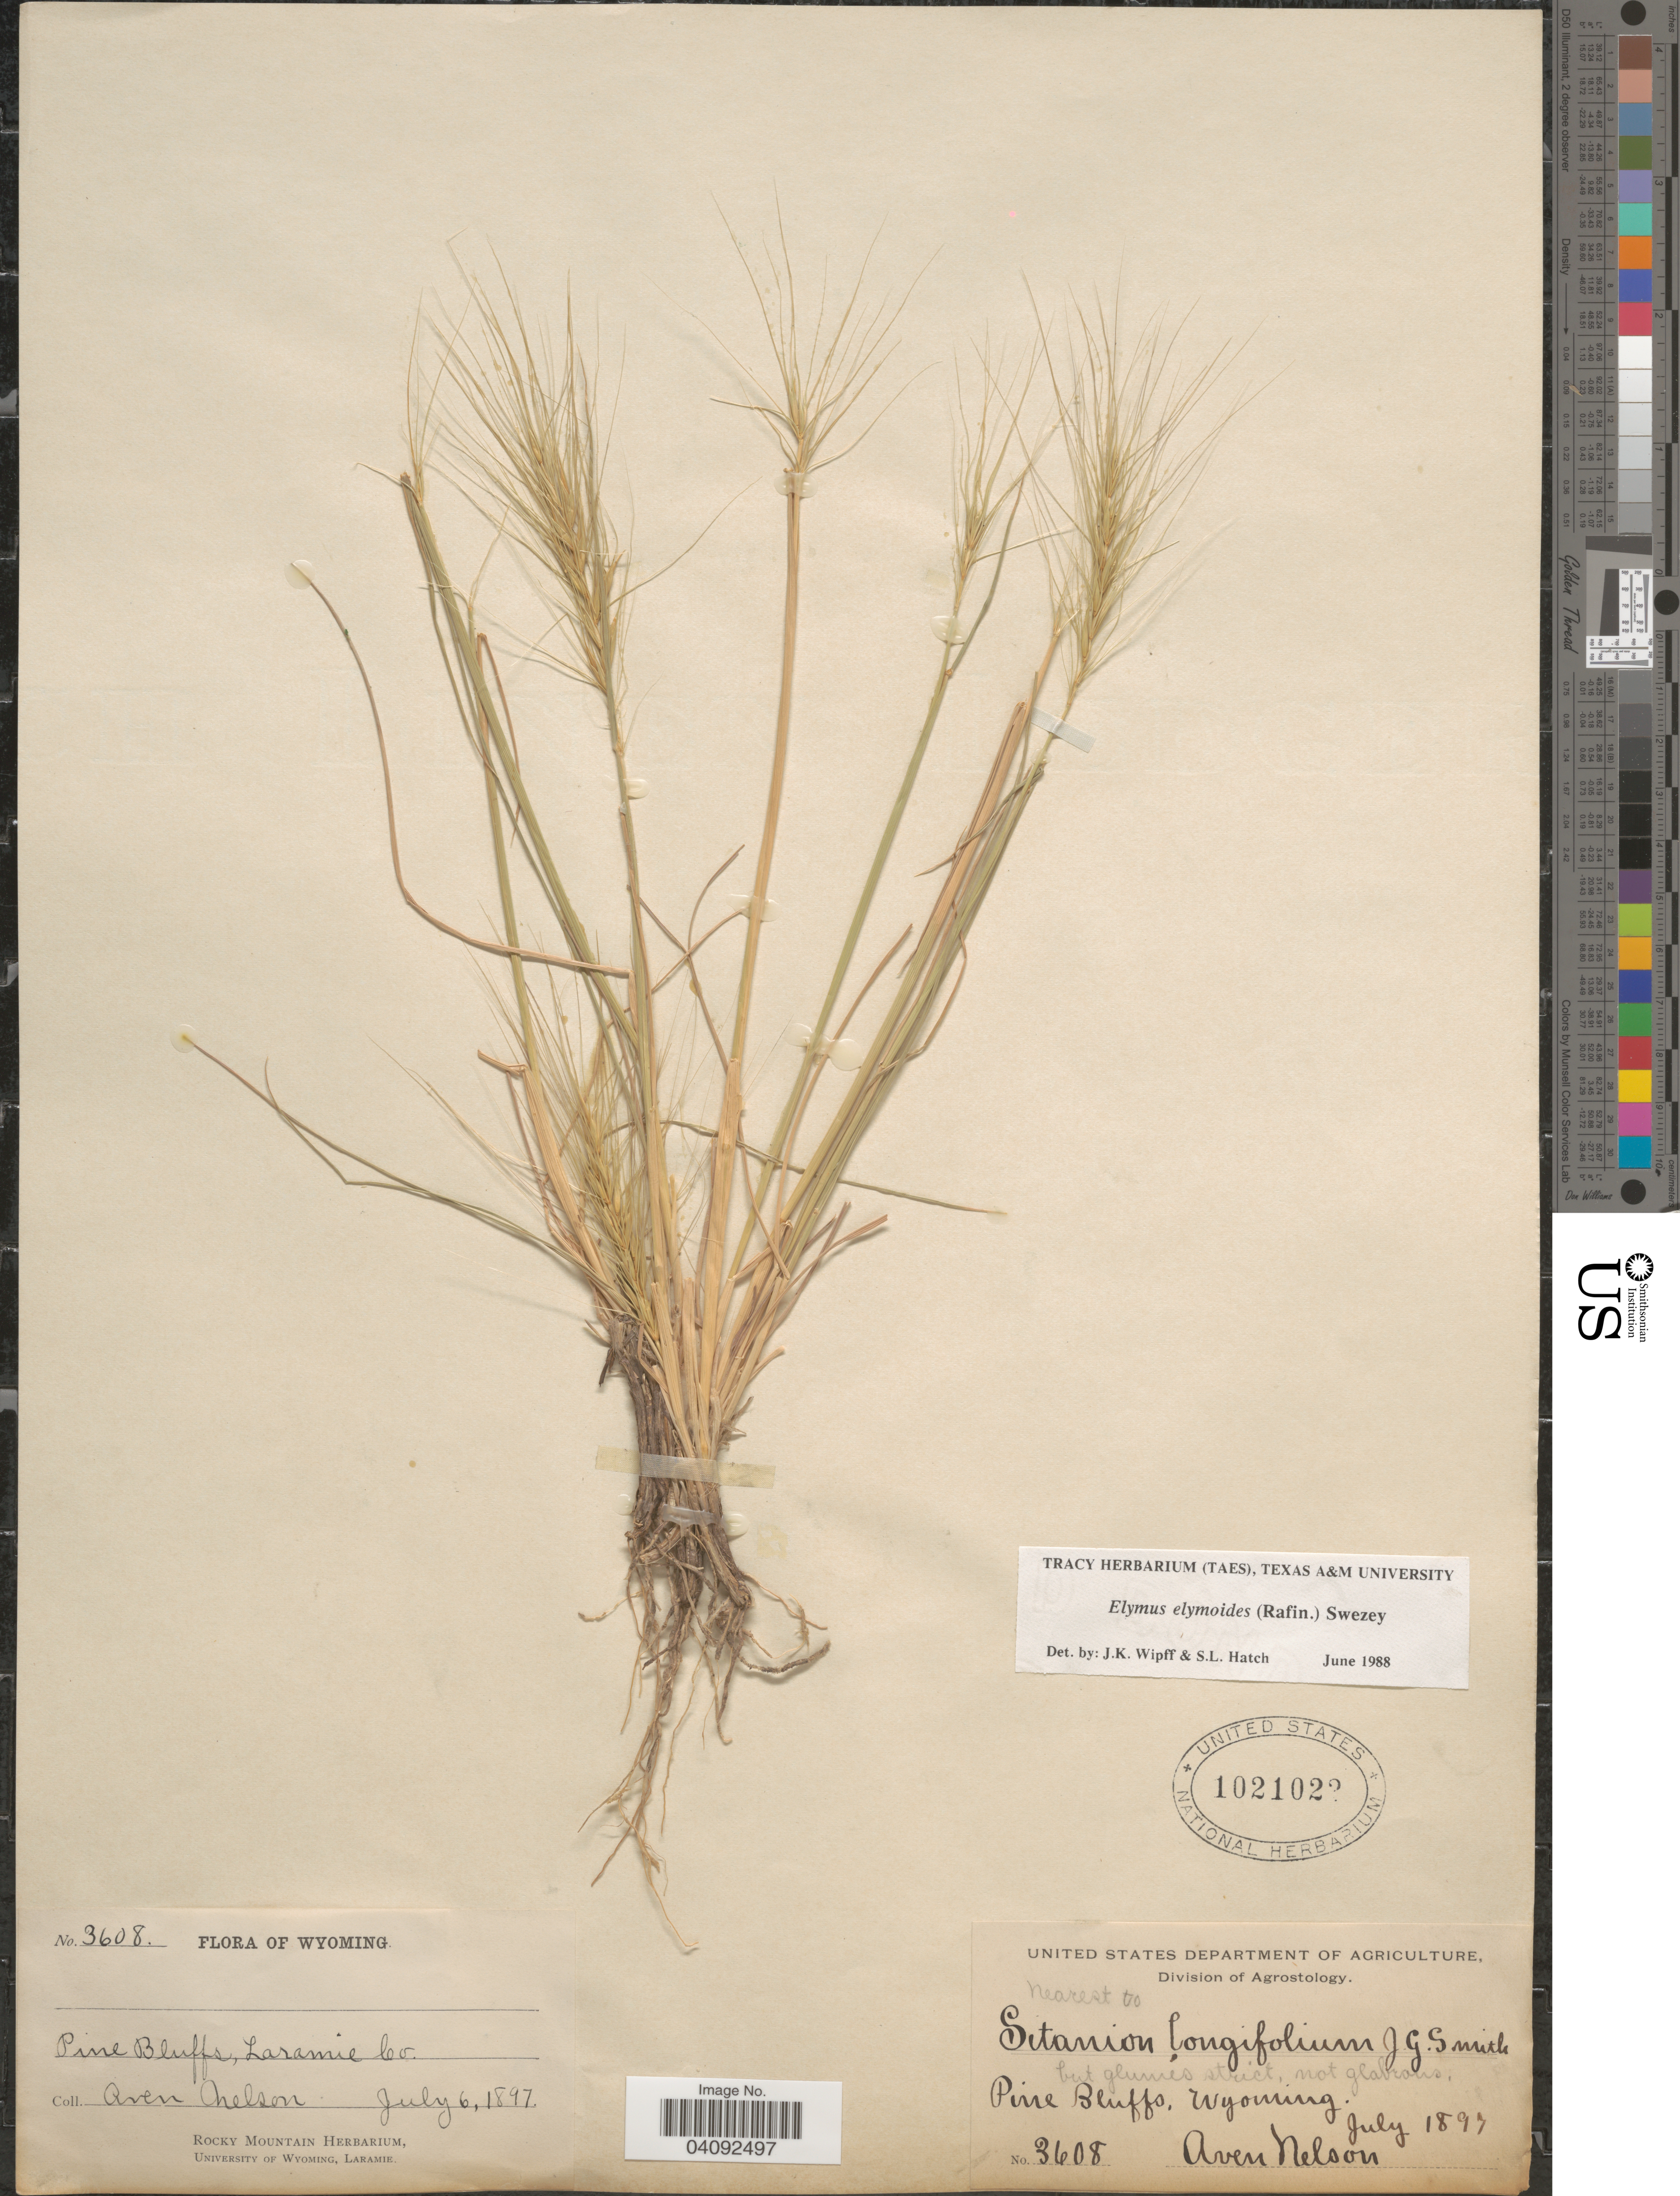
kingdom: Plantae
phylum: Tracheophyta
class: Liliopsida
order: Poales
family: Poaceae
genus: Elymus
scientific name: Elymus elymoides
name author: (Raf.) Swezey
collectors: A. Nelson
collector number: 3608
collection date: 1897-07-06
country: United States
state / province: Wyoming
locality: Pine Bluffs, Laramie Co.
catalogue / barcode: US 1021022